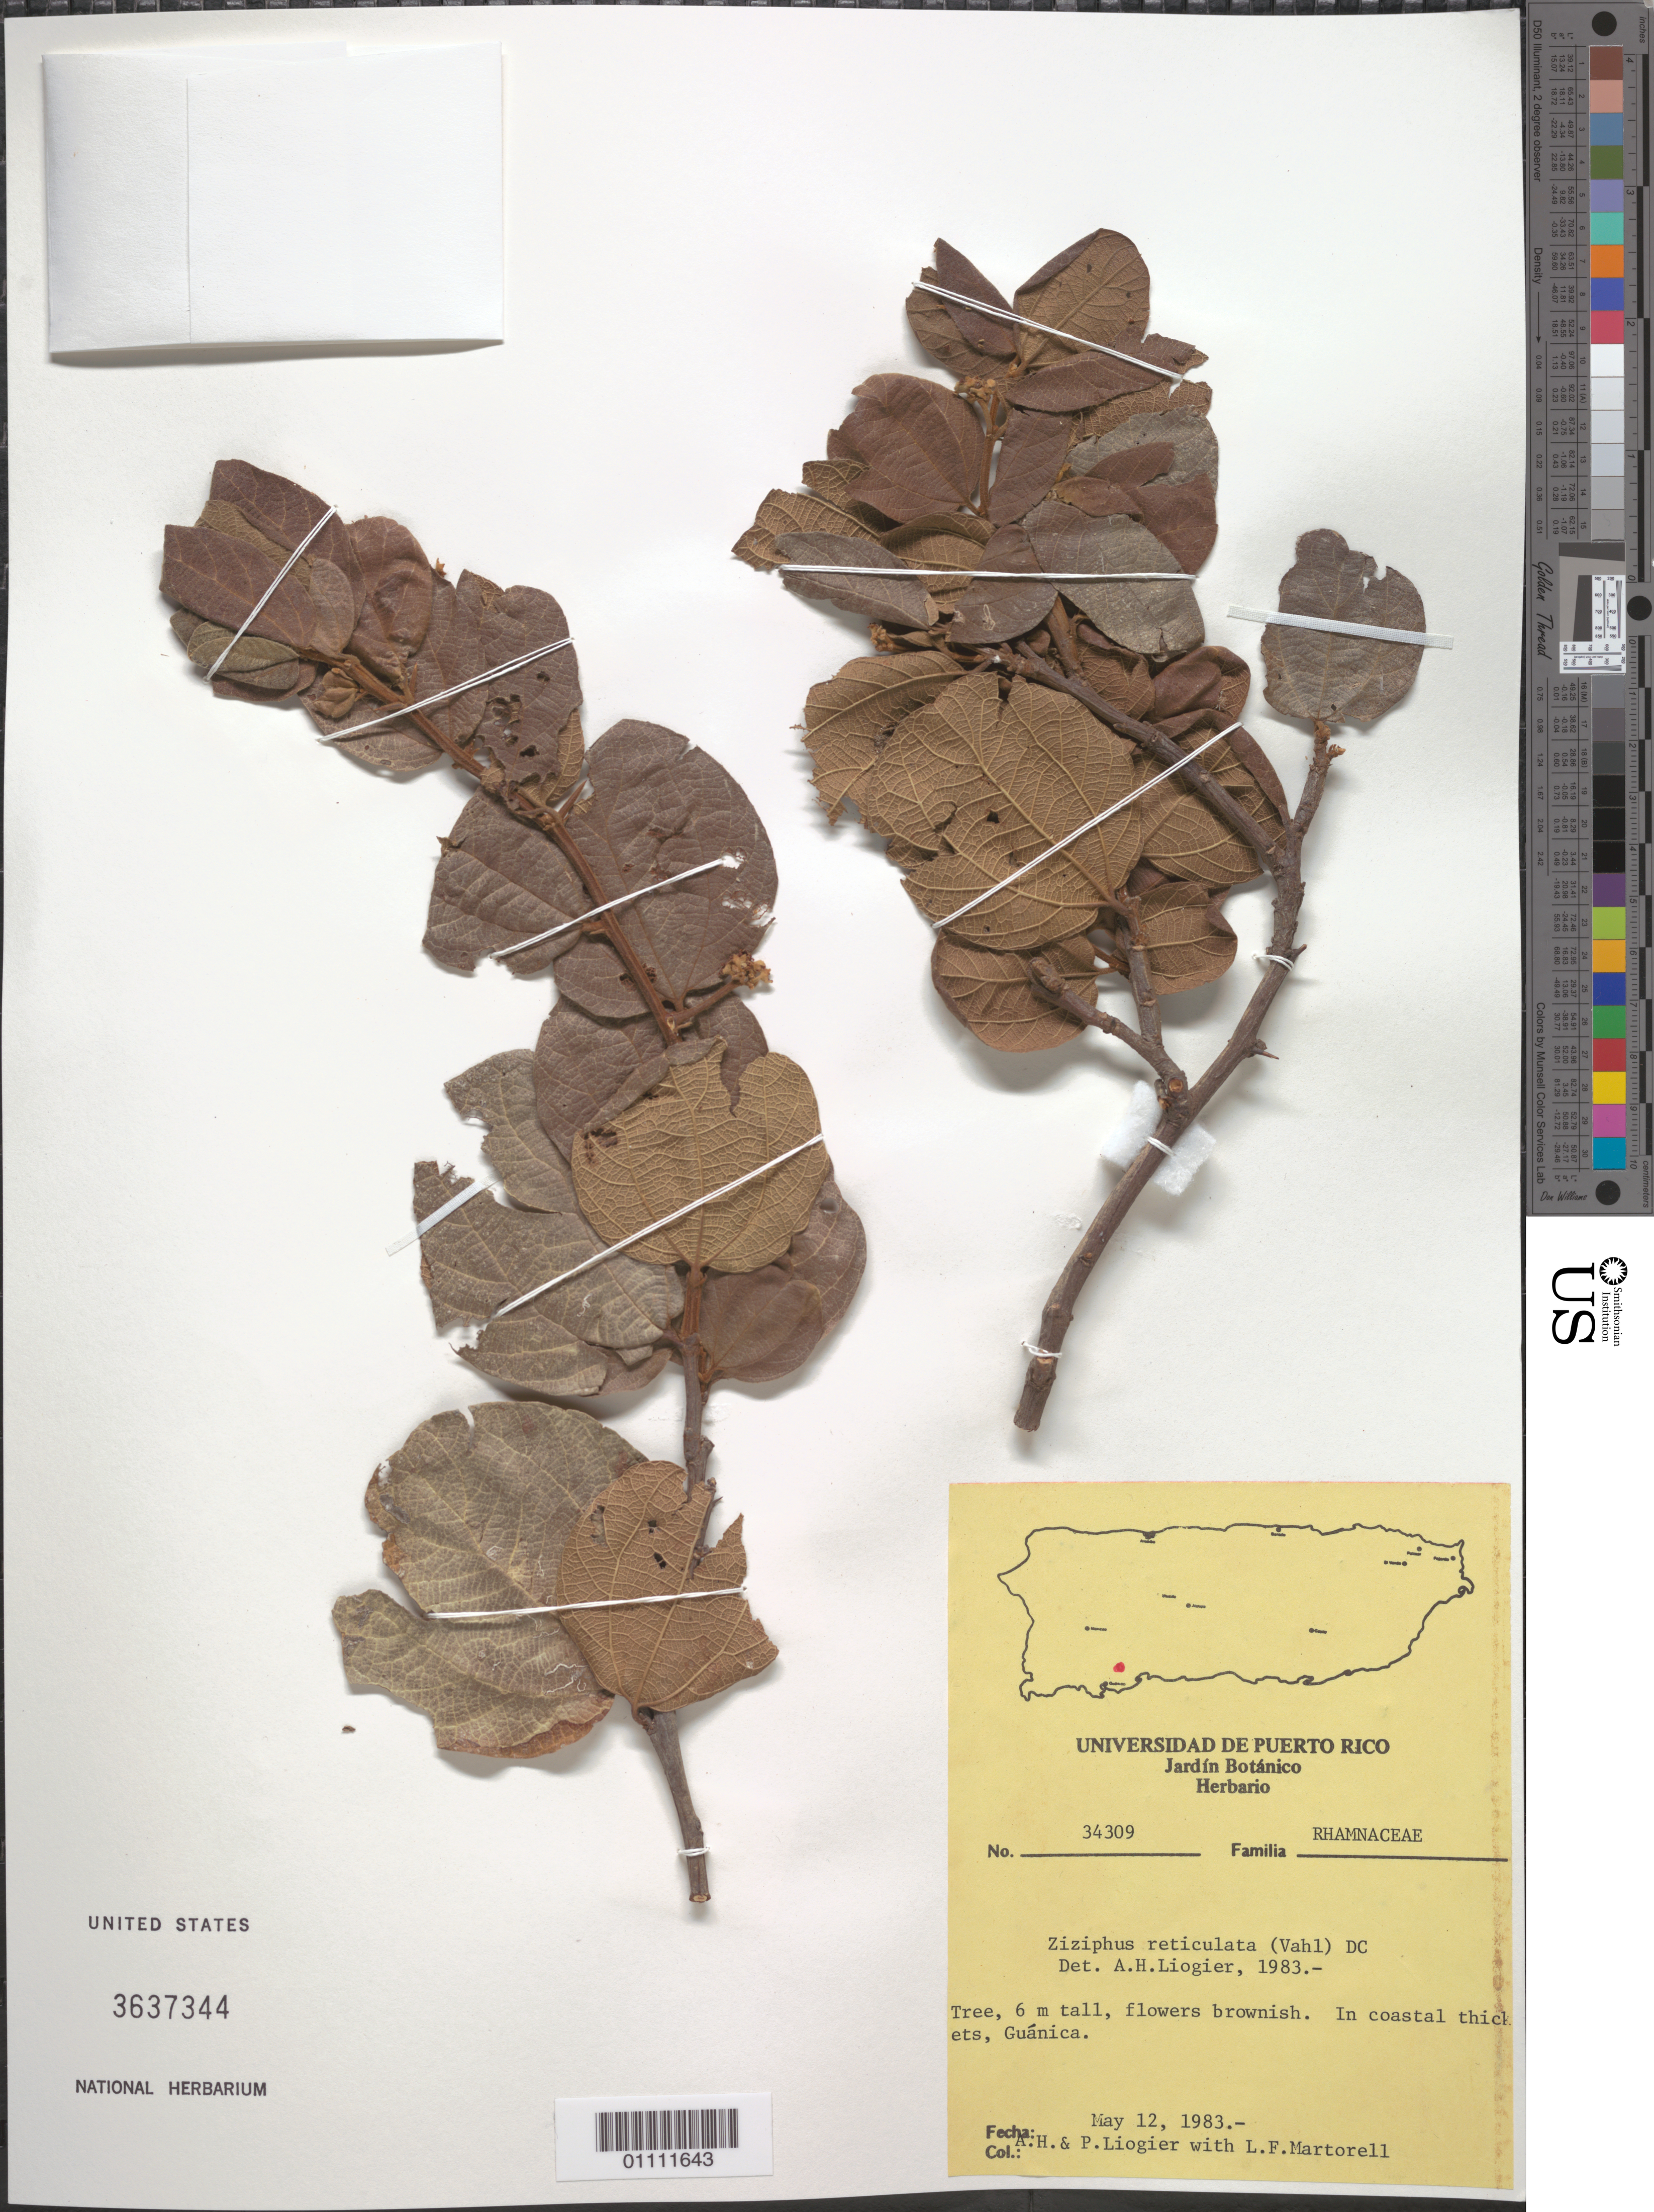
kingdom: Plantae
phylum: Tracheophyta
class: Magnoliopsida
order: Rosales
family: Rhamnaceae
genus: Sarcomphalus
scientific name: Sarcomphalus reticulatus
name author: (Vahl) Urb.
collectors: A. H. Liogier, M. P. Liogier & L. Martorell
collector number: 34309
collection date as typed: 12 May 1983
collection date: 1983-05-12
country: Puerto Rico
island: Puerto Rico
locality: Guánica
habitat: In coastal thickets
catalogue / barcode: US 3637344